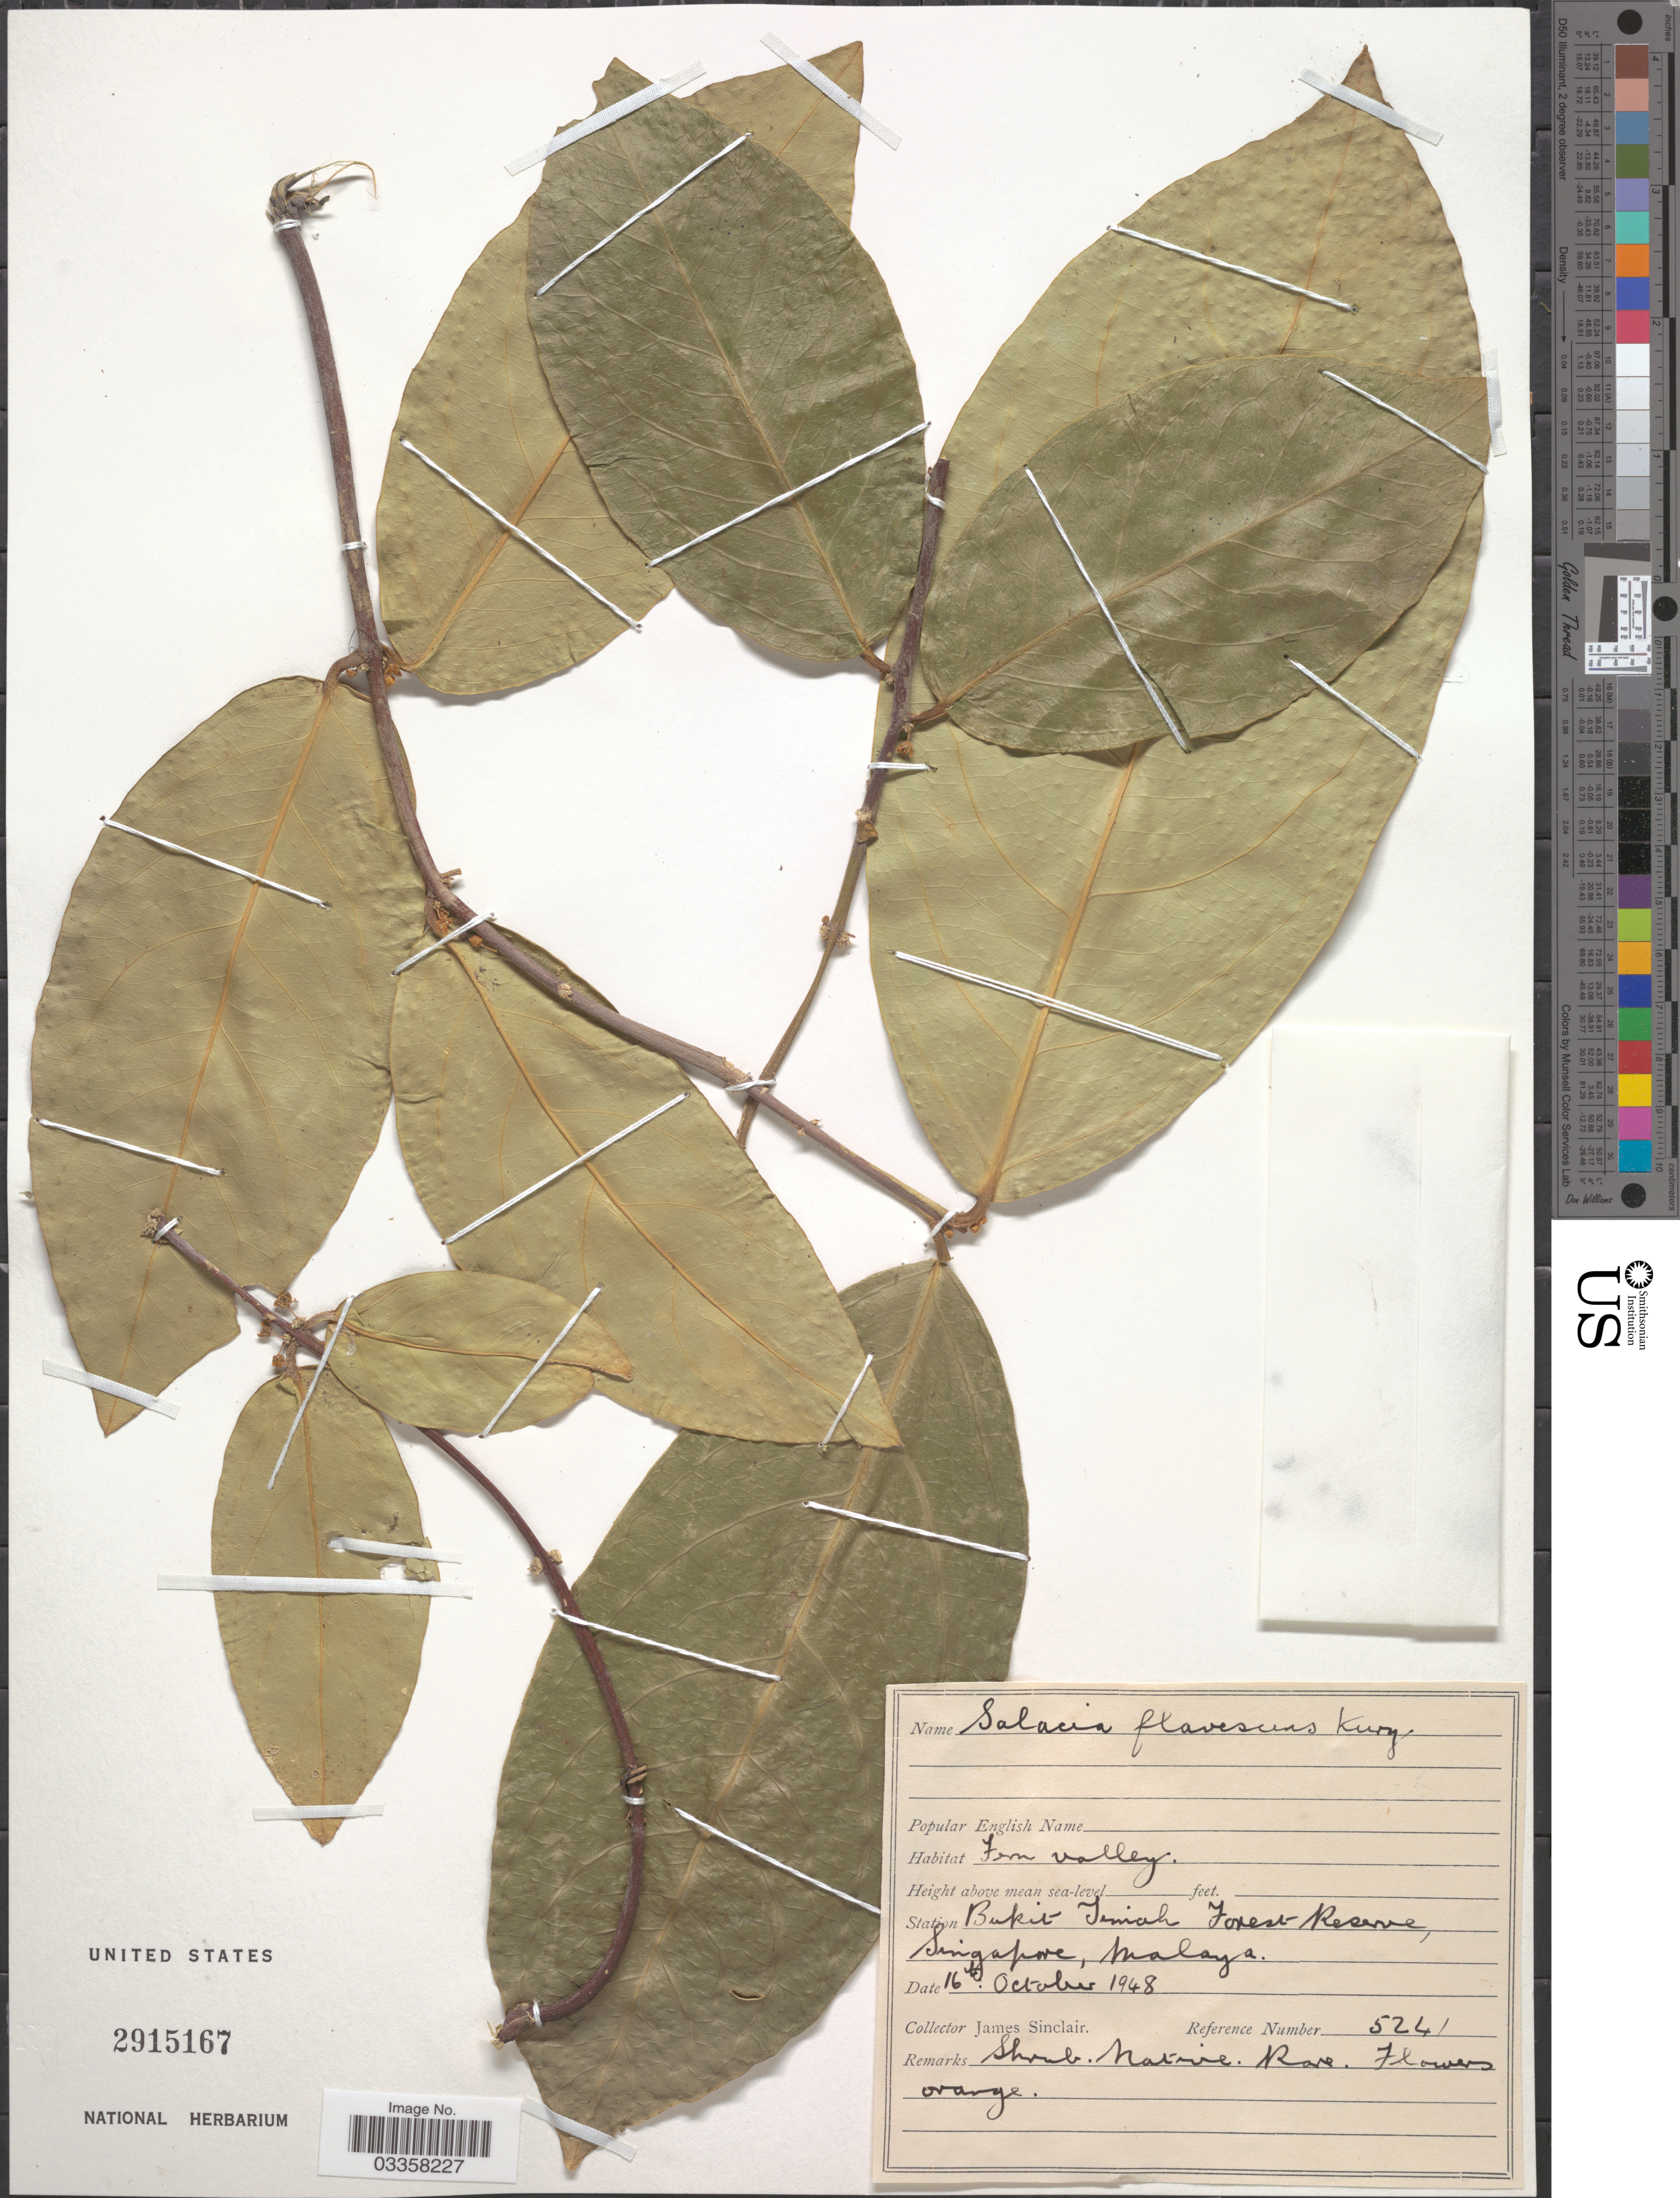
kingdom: Plantae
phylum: Tracheophyta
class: Magnoliopsida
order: Celastrales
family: Celastraceae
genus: Salacia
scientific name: Salacia macrophylla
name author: Blume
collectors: J. Sinclair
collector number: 5241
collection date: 1948-10-16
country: Singapore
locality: Station Bukit Timah Forest Reserve, Malaya.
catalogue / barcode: US 2915167